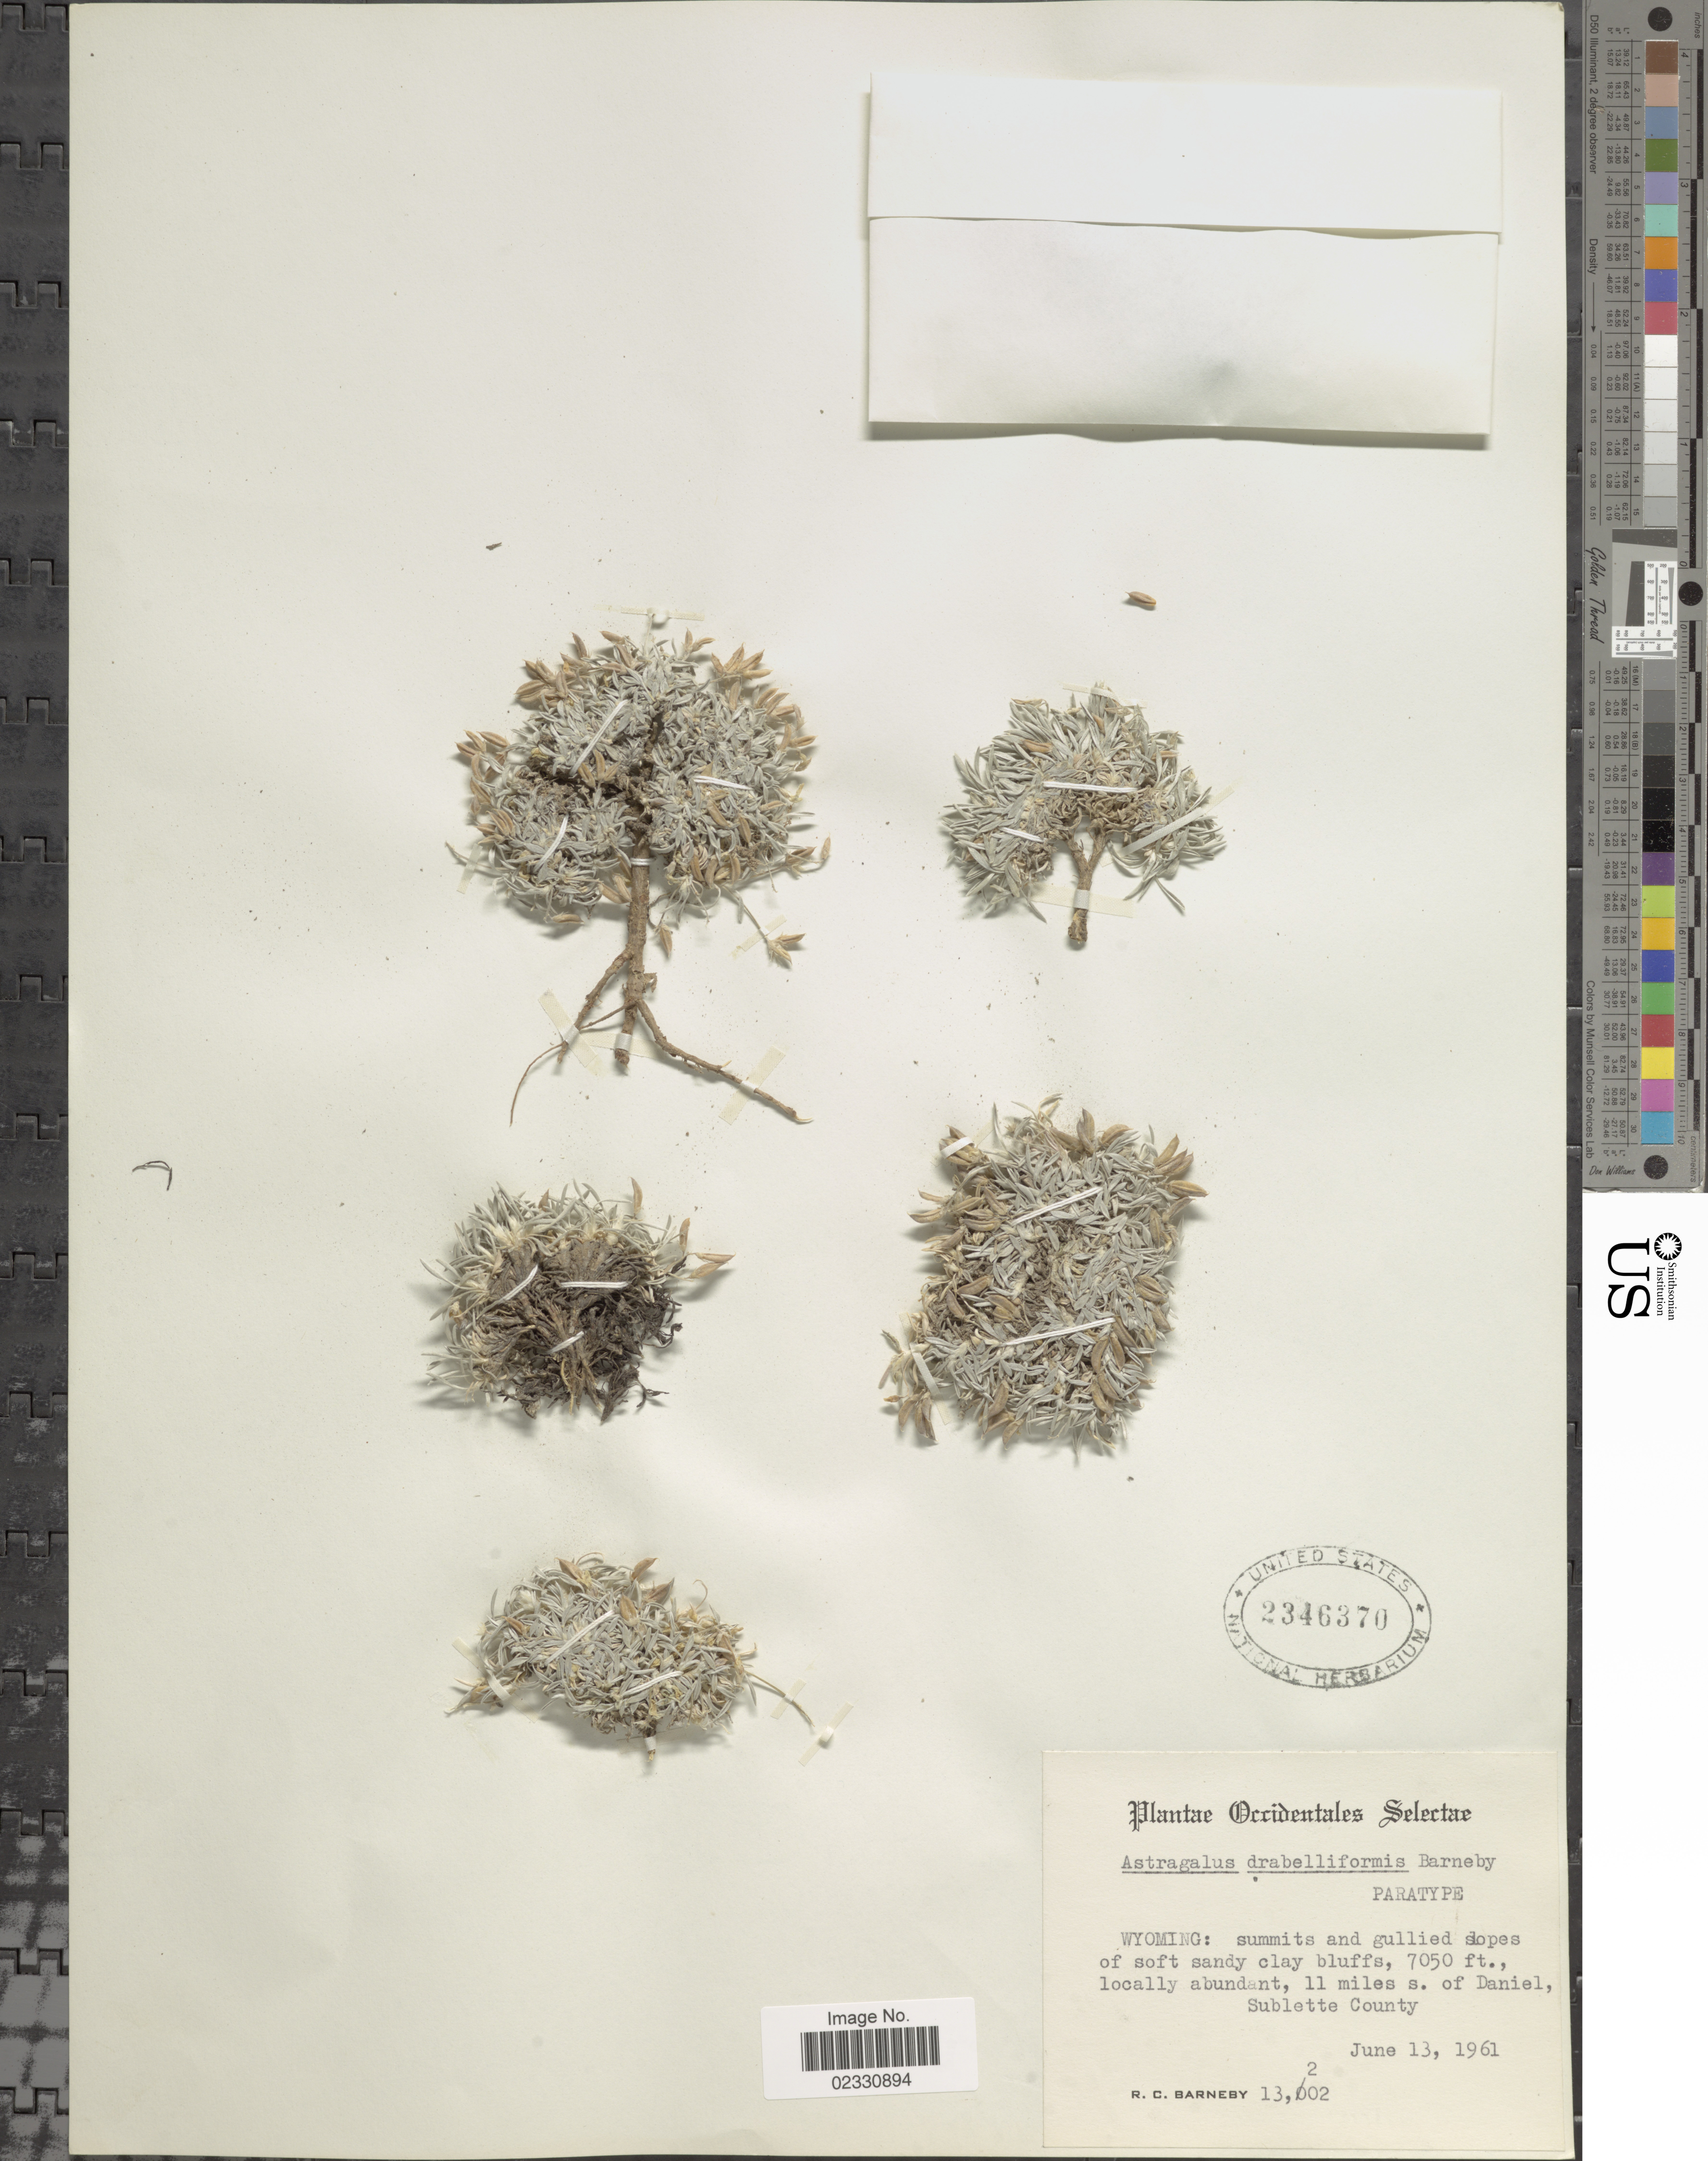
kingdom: Plantae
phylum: Tracheophyta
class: Magnoliopsida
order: Fabales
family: Fabaceae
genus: Astragalus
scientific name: Astragalus drabelliformis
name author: Barneby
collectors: R. C. Barneby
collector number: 13202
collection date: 1961-06-13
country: United States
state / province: Wyoming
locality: Occidentalis Selectae, summits and gullied slopes of soft sandy clay bluffs., locally abundant, 11 miles s. of Daniel, Sublette County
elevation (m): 2149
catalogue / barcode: US 2346370